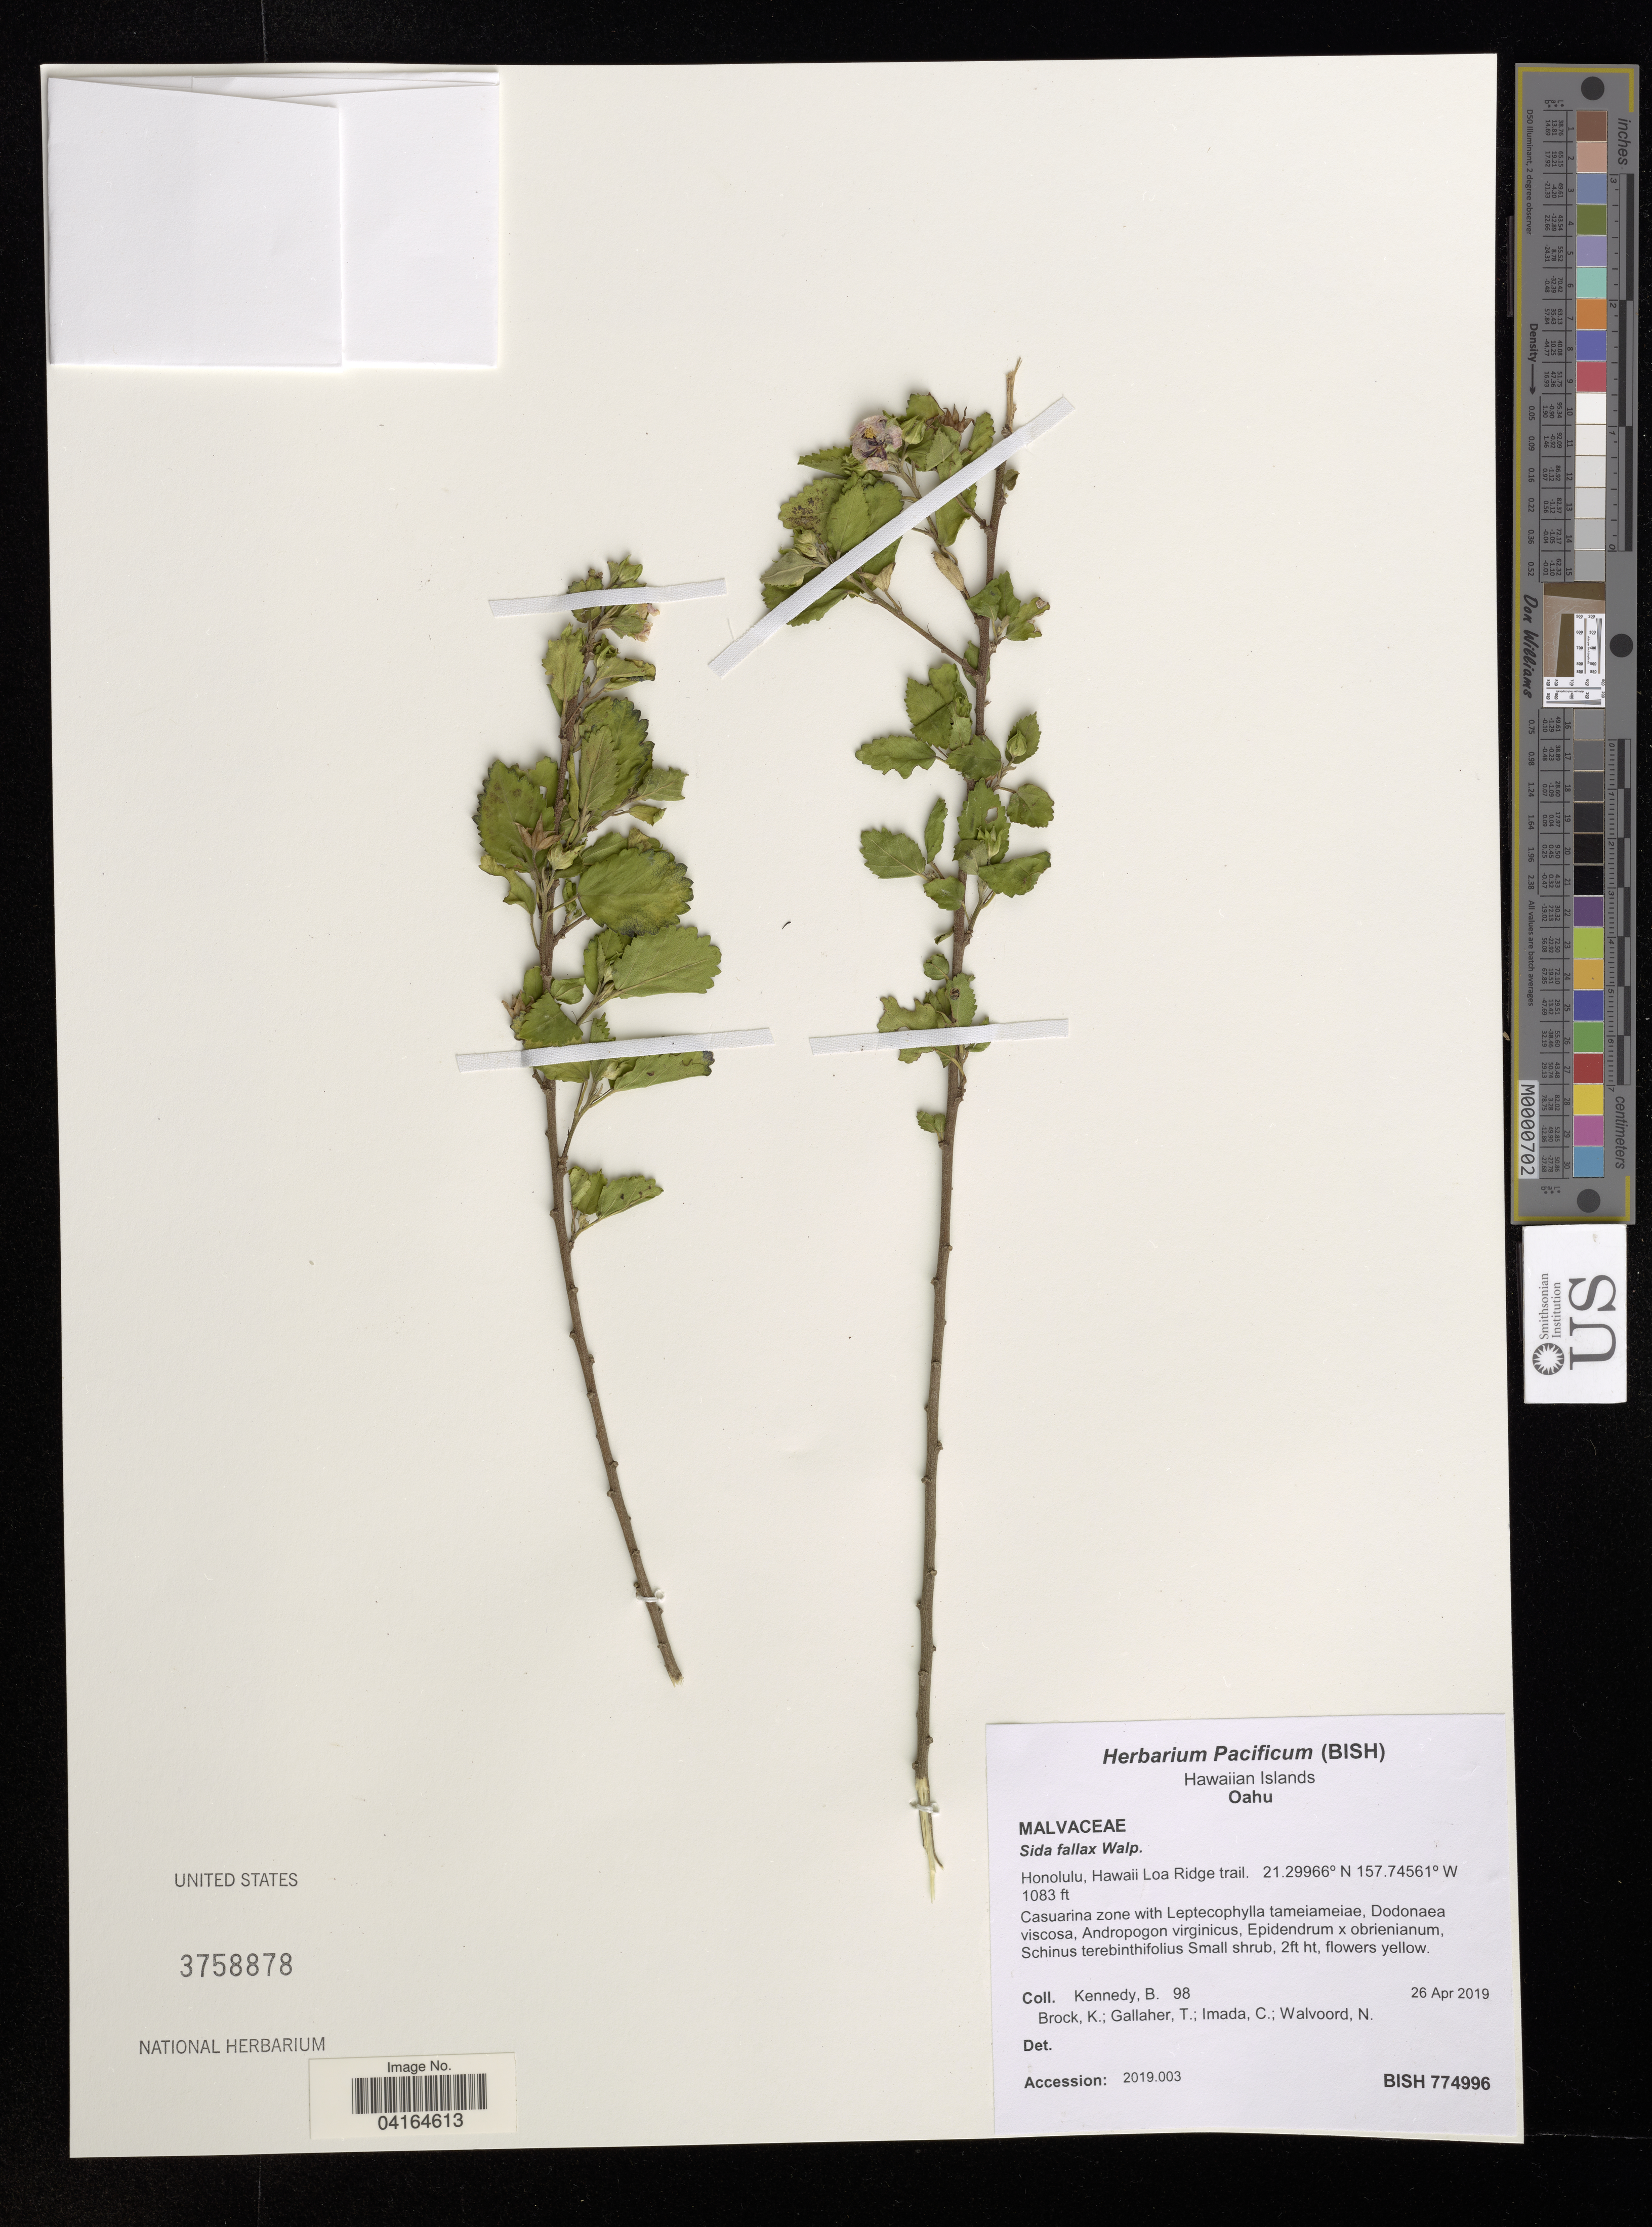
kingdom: Plantae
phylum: Tracheophyta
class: Magnoliopsida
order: Malvales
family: Malvaceae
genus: Sida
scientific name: Sida fallax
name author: Walp.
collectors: B. Kennedy, K. Brock, T. Gallaher, C. Imada & N. Walvoord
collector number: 98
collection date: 2019-04-26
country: United States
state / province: Hawaii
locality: Hawaiian Islands. Oahu. Honolulu, Hawaii Loa Ridge trail.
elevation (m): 330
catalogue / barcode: US 3758878